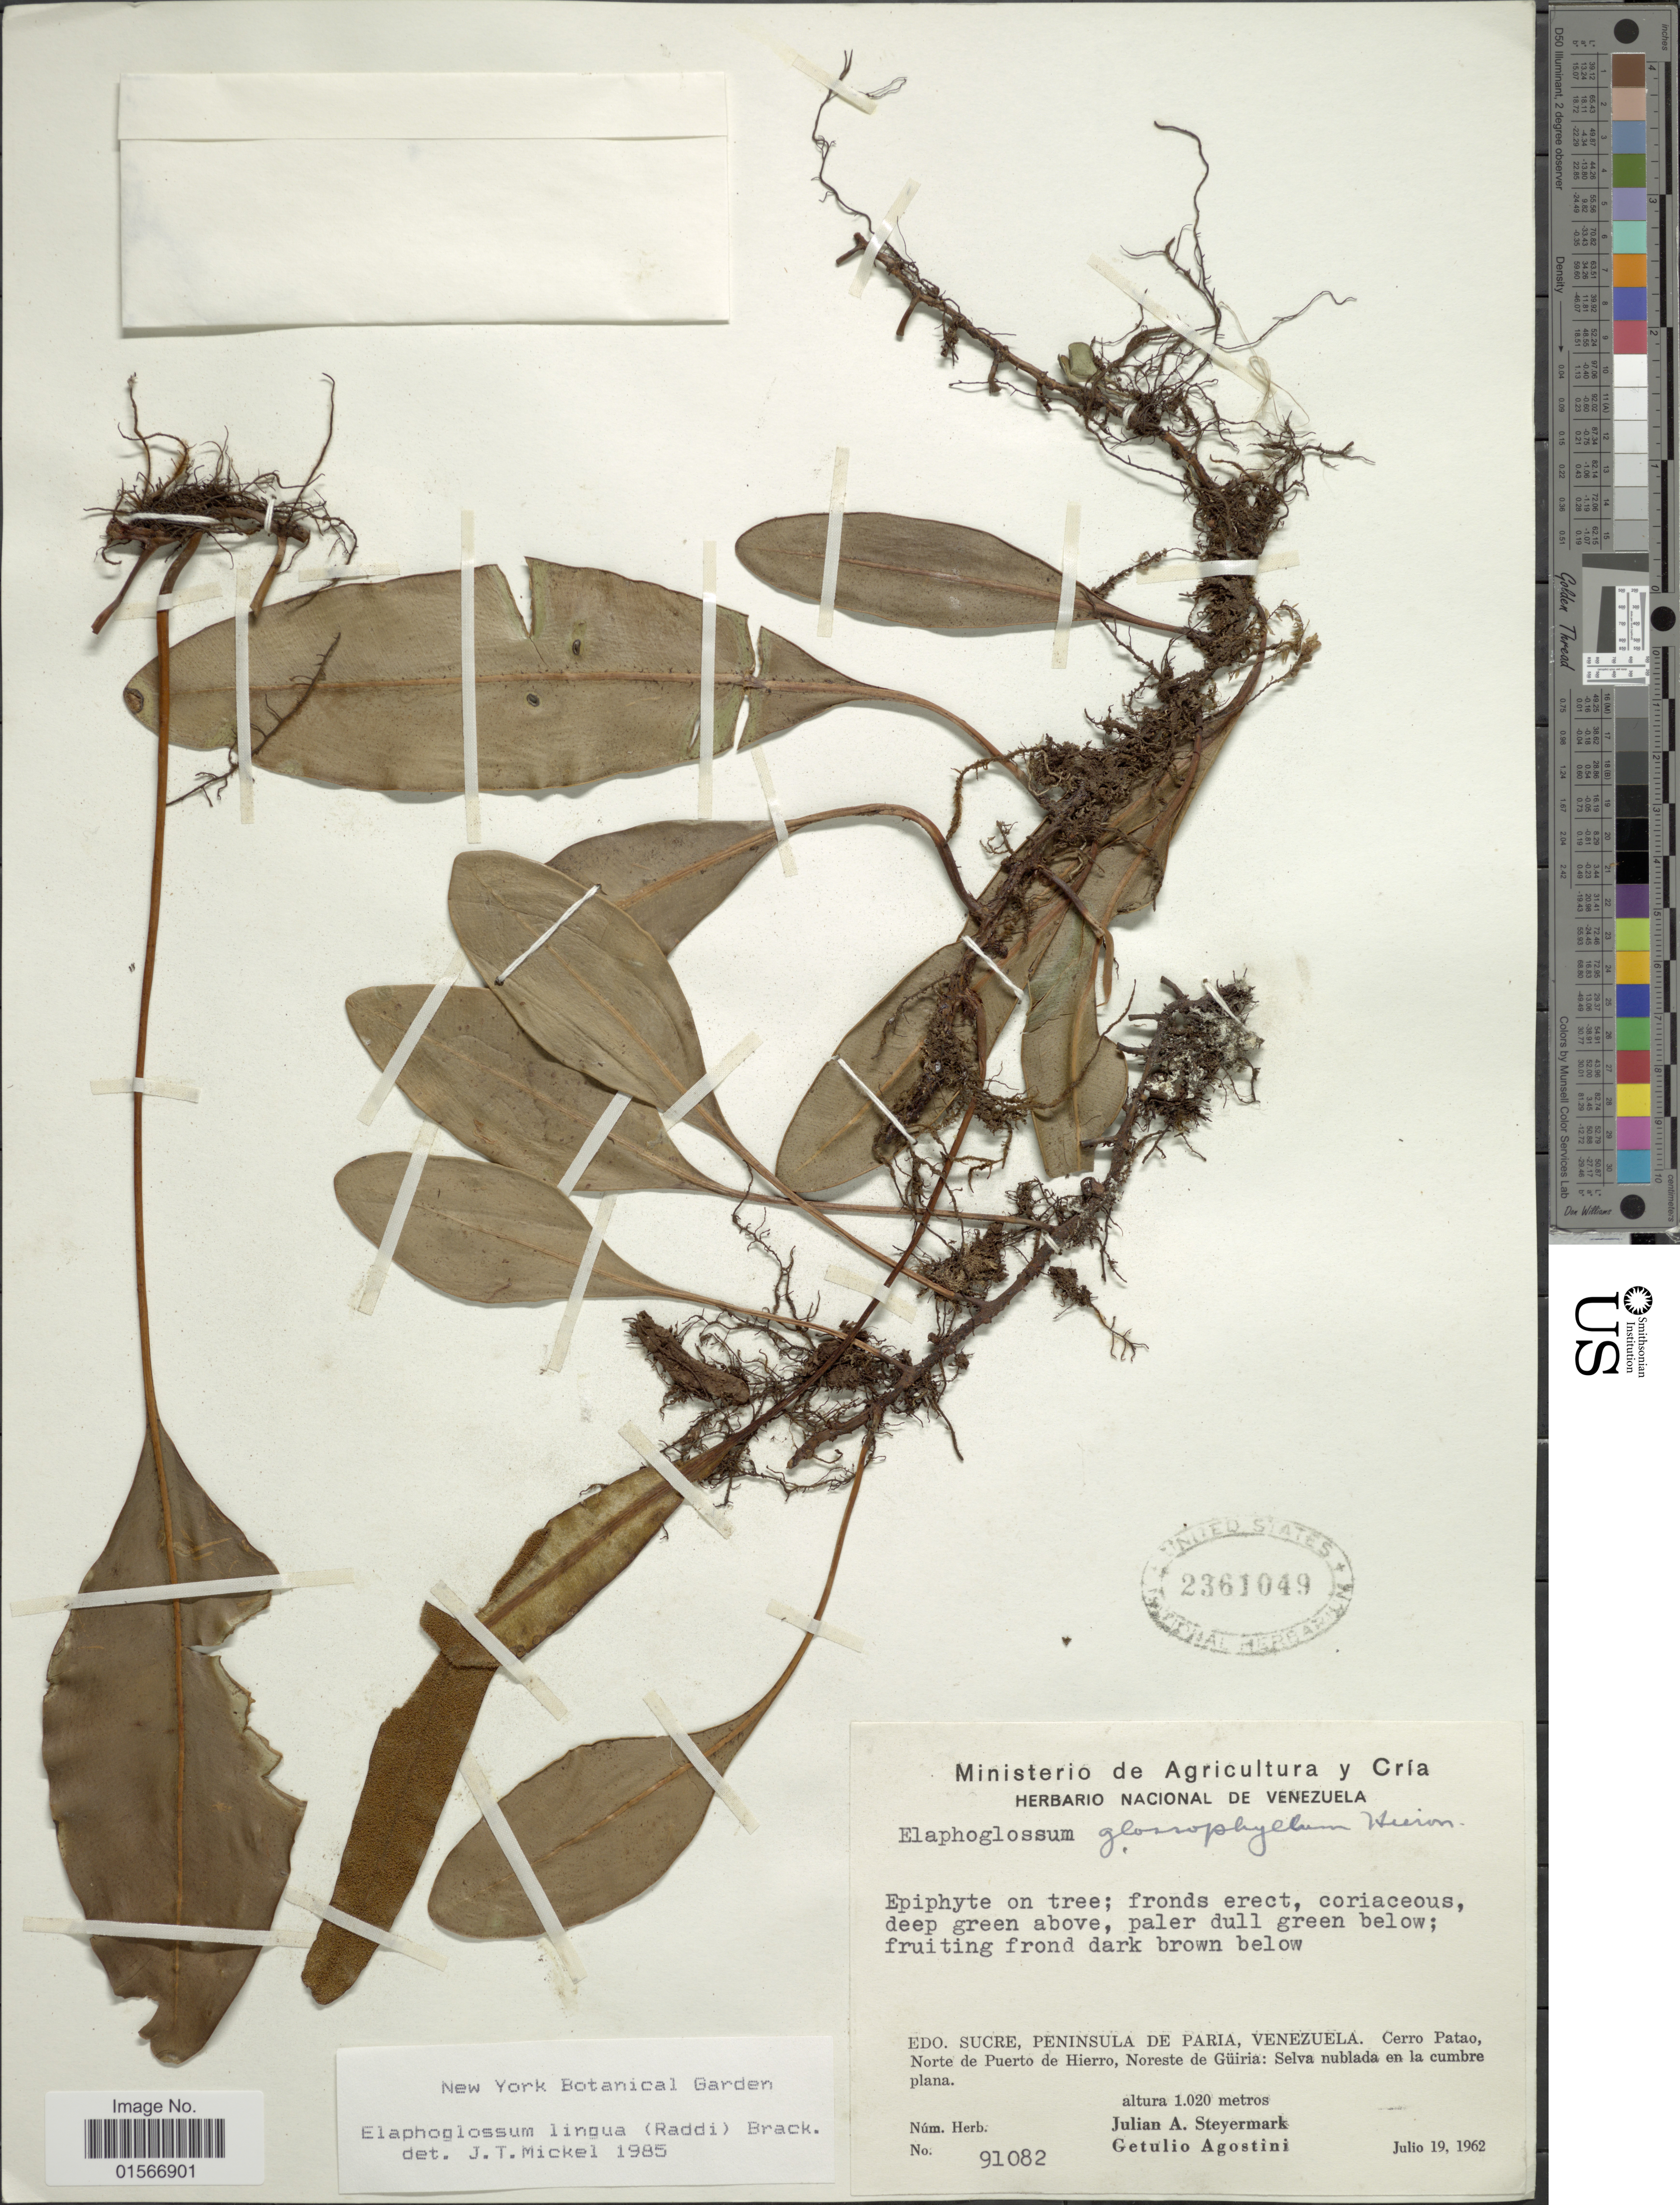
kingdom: Plantae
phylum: Tracheophyta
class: Polypodiopsida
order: Polypodiales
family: Dryopteridaceae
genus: Elaphoglossum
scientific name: Elaphoglossum lingua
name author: (C. Presl) Brack.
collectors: J. Steyermark & G. Agostini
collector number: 91082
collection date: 1962-07-19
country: Venezuela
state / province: Sucre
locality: Peninsula de Paria. Cerro Patao, Norte de Puerto de Hierro, Noreste de Güria: Selva nublada en la cumbre plana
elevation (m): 1020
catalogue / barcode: US 2361049